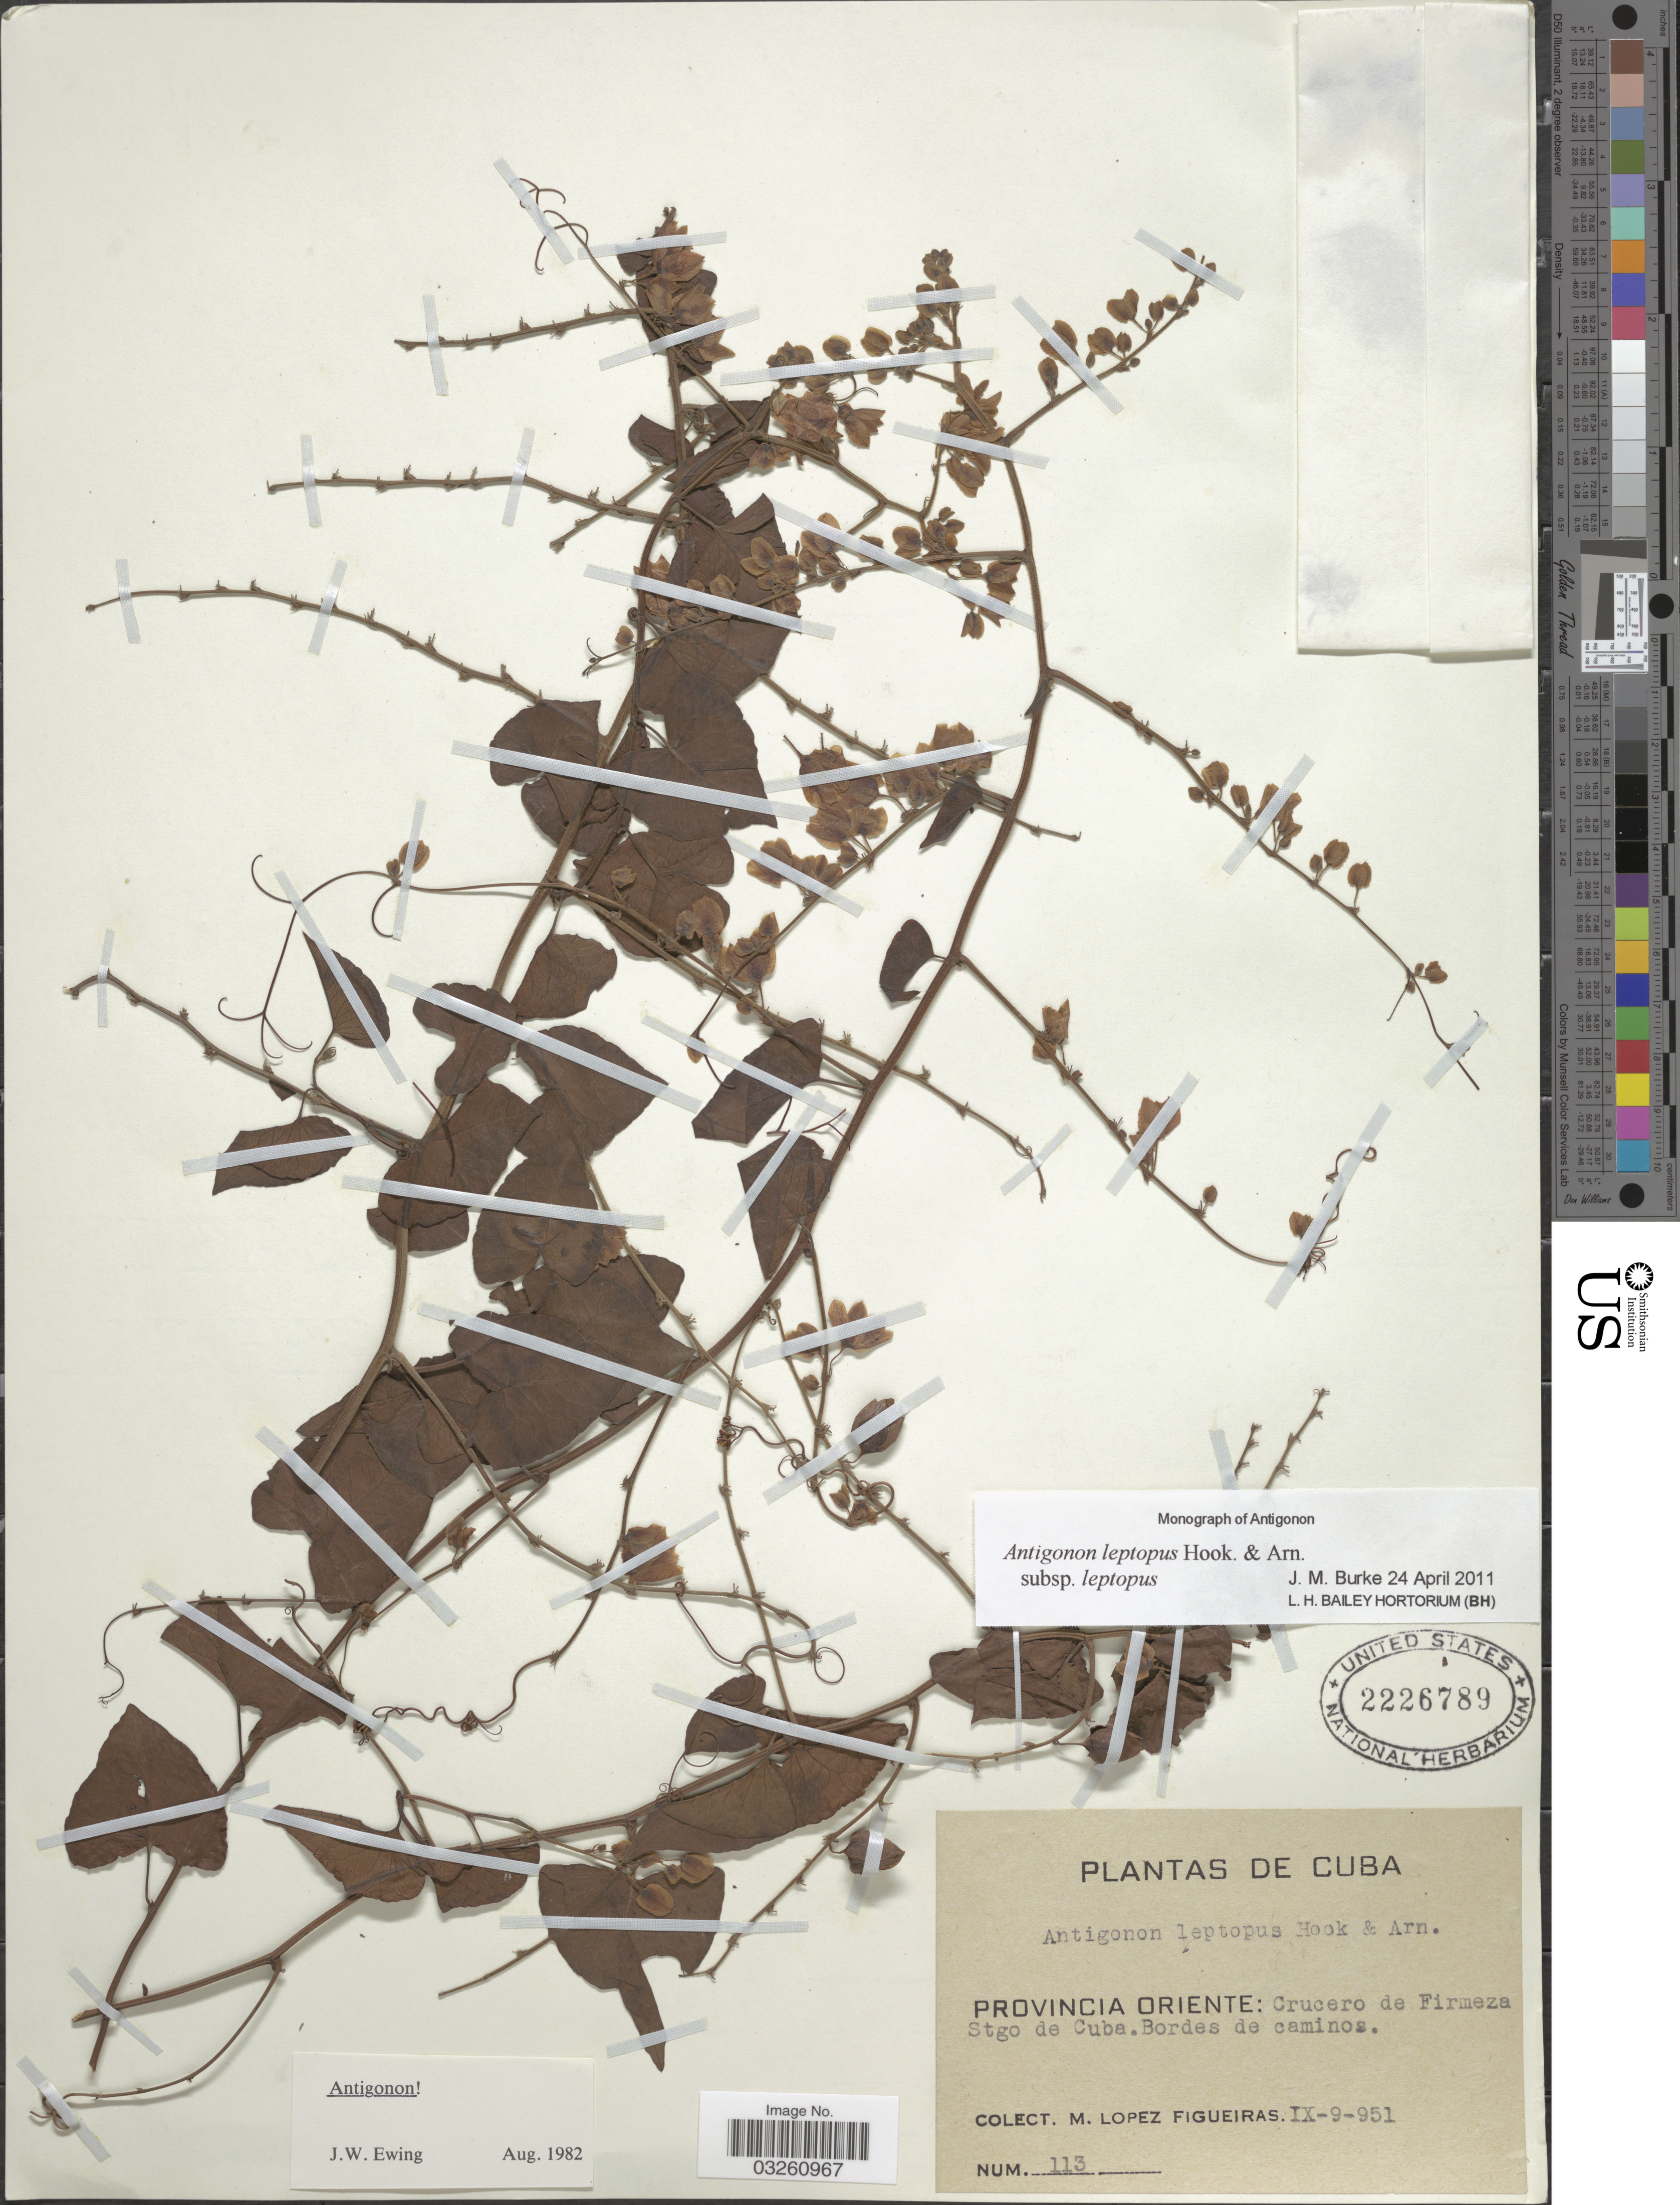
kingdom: Plantae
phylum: Tracheophyta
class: Magnoliopsida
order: Caryophyllales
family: Polygonaceae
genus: Antigonon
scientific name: Antigonon leptopus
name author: Hook. & Arn.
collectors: M. López Figueiras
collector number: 113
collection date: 1951-09-09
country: Cuba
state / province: Oriente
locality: Crucero de Firmeza. Stgo de Cuba. Bordes de caminos.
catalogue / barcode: US 2226789